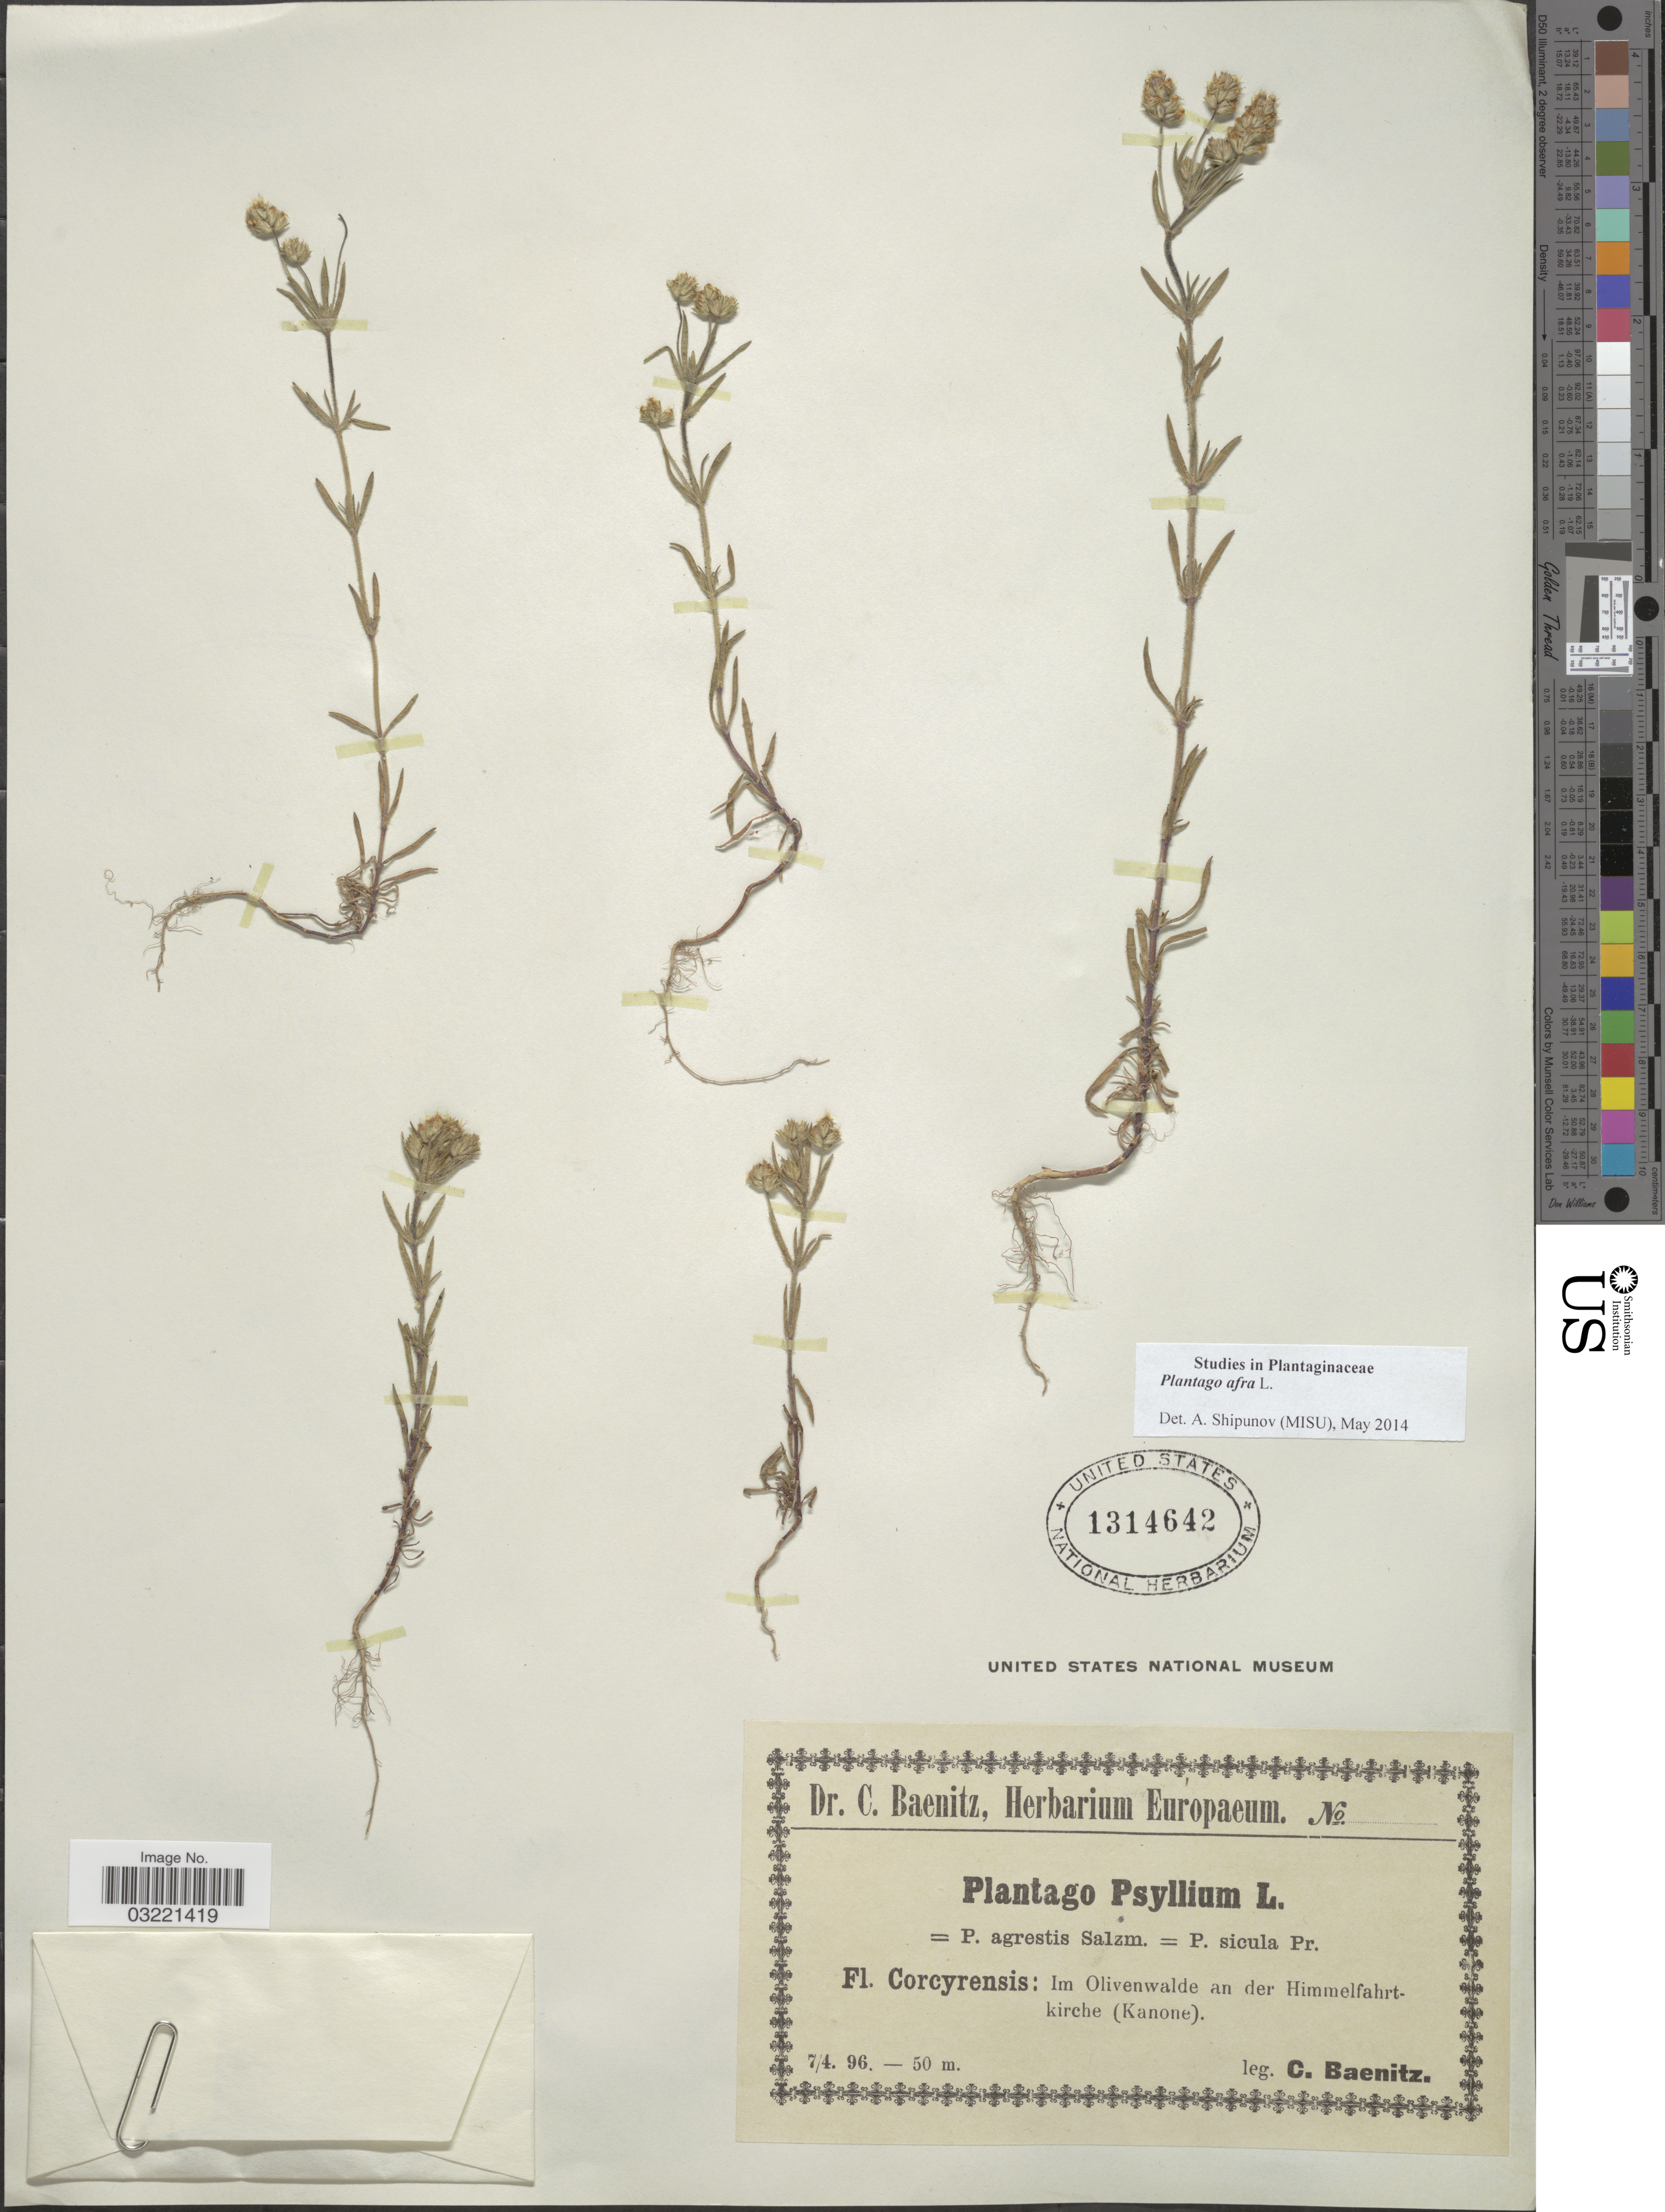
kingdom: Plantae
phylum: Tracheophyta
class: Magnoliopsida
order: Lamiales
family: Plantaginaceae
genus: Plantago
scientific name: Plantago afra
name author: L.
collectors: C. G. Baenitz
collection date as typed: Transcribed d/m/y: 7/4/96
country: Greece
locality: Corcyrensis: Im Olivenwalde an der Himmelfahrt-kirche (Kanone).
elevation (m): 50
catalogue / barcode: US 1314642